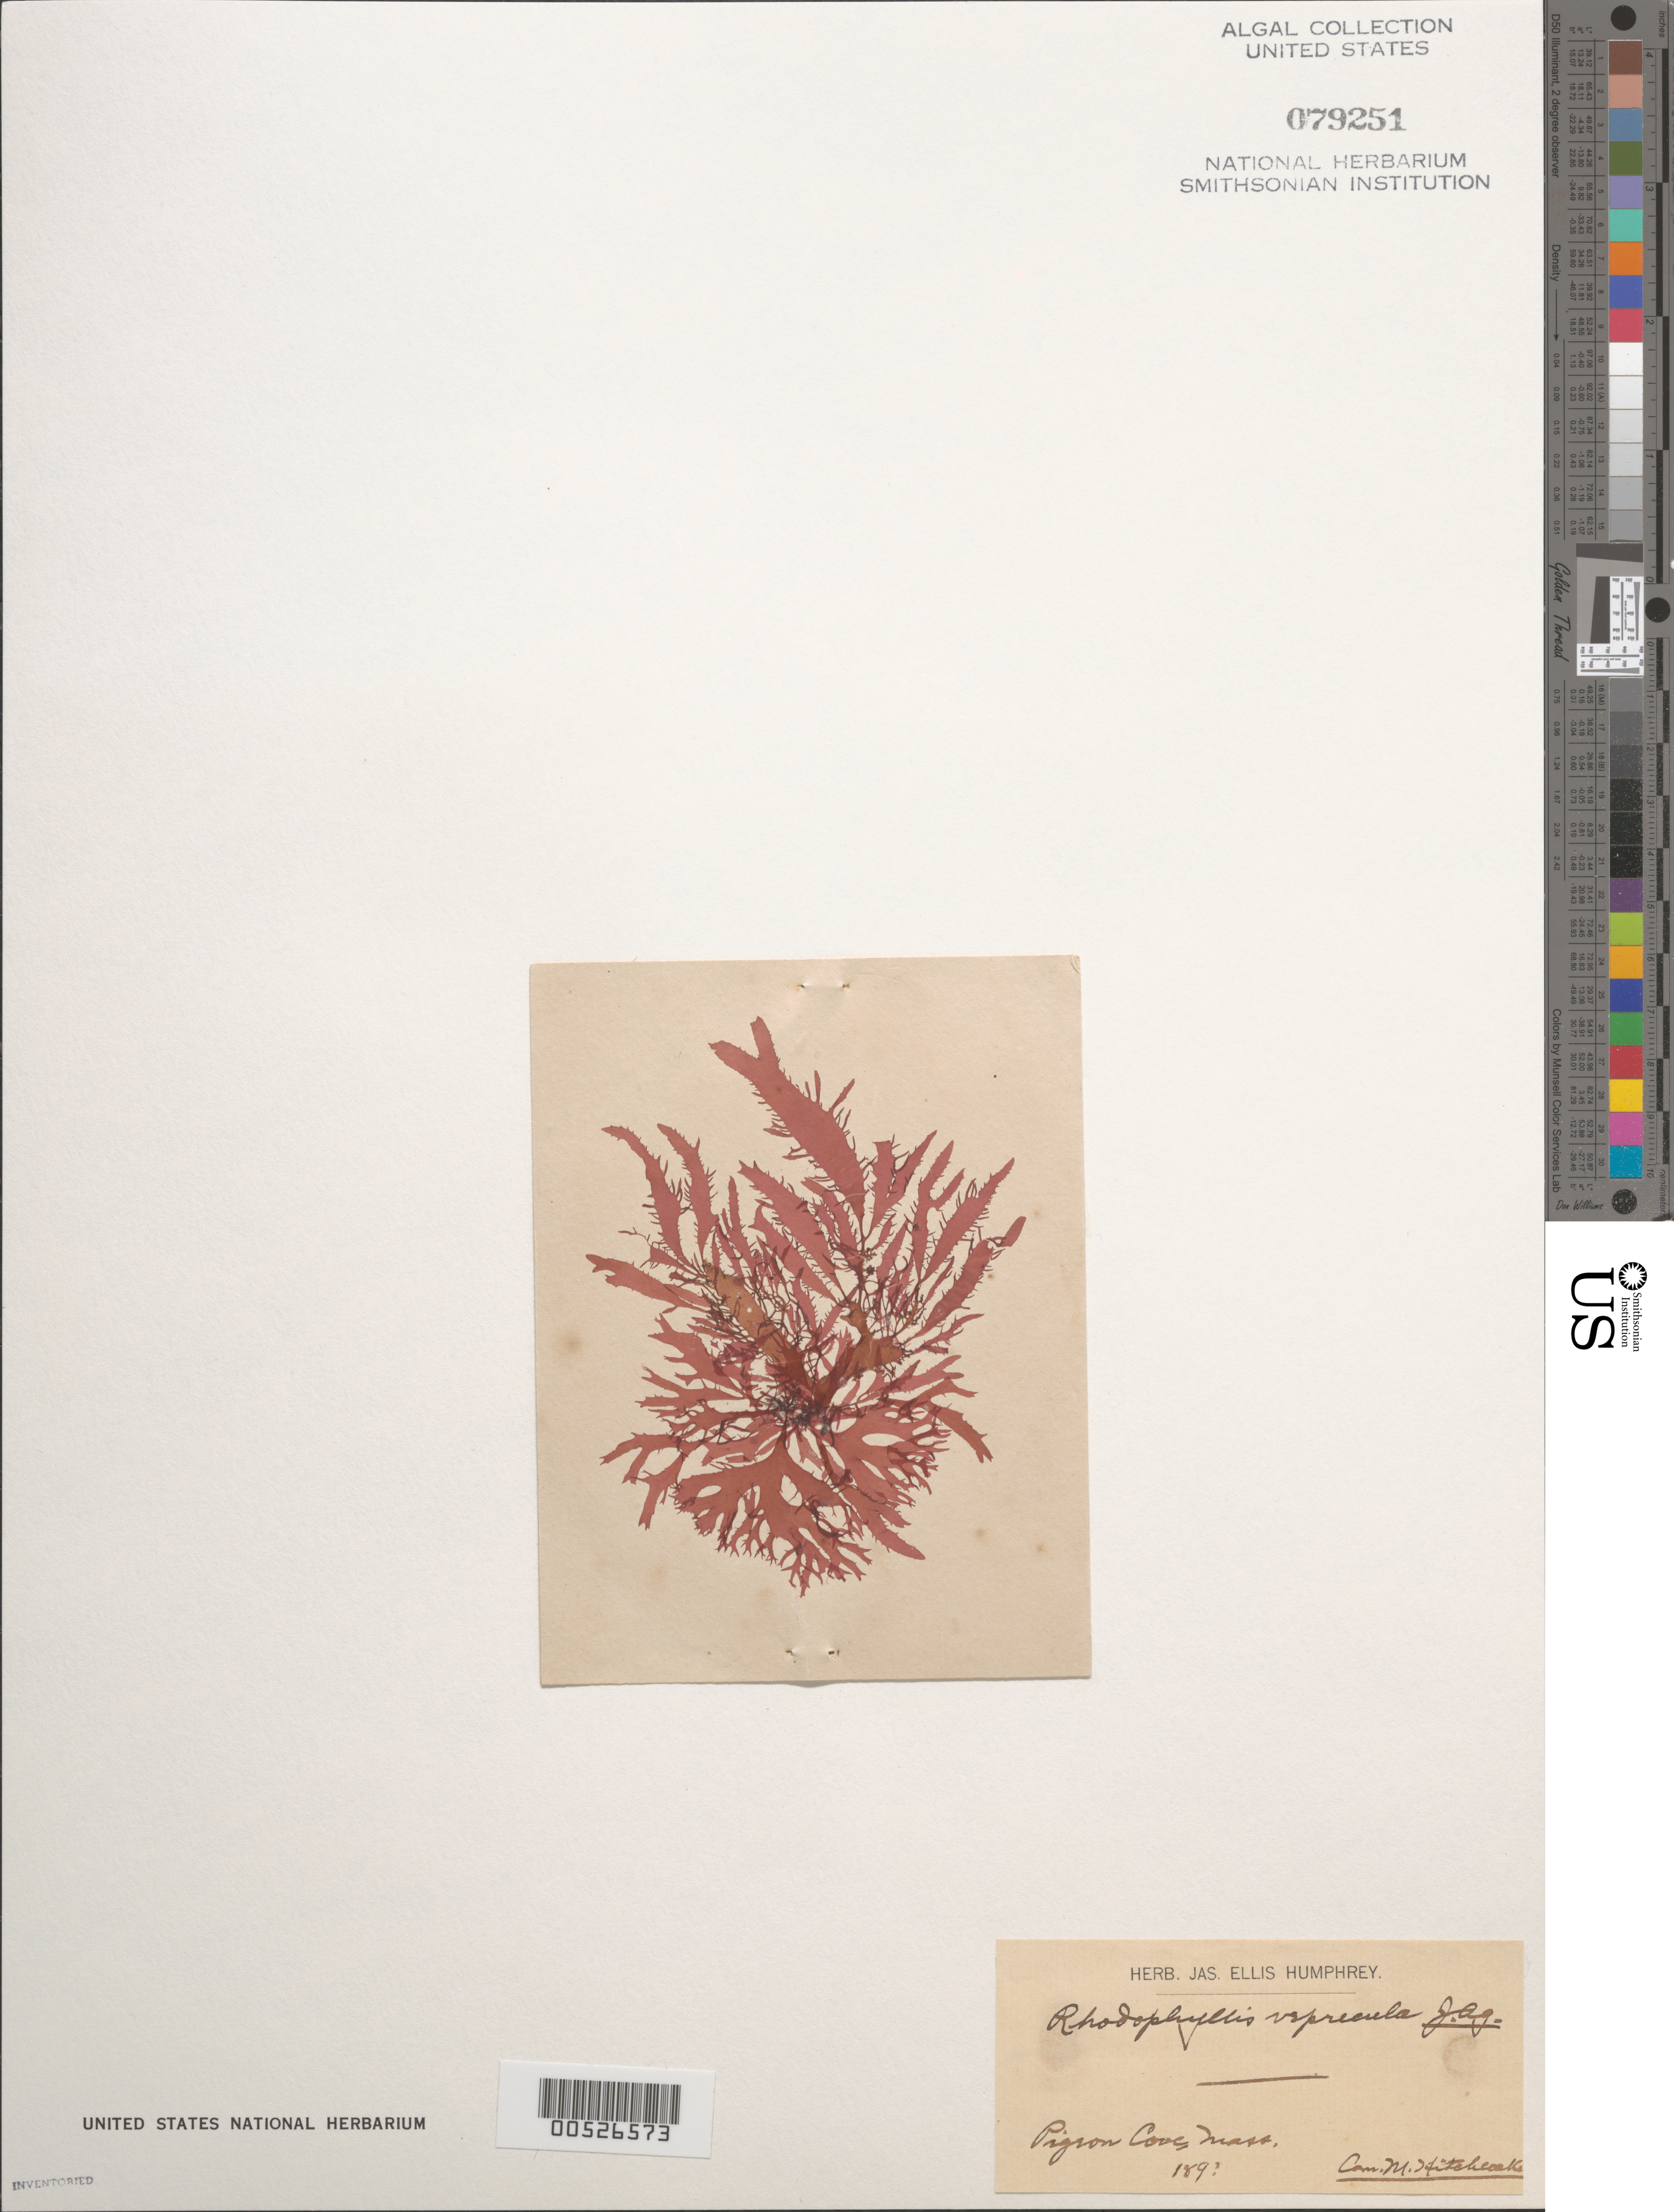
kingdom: Plantae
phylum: Rhodophyta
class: Florideophyceae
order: Gigartinales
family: Cystocloniaceae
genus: Fimbrifolium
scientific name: Fimbrifolium dichotomum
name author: (Lepechin) Hansen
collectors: M. Hitchcock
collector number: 189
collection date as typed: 189-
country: United States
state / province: Massachusetts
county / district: Essex County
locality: Pigeon Cove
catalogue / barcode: US 79251